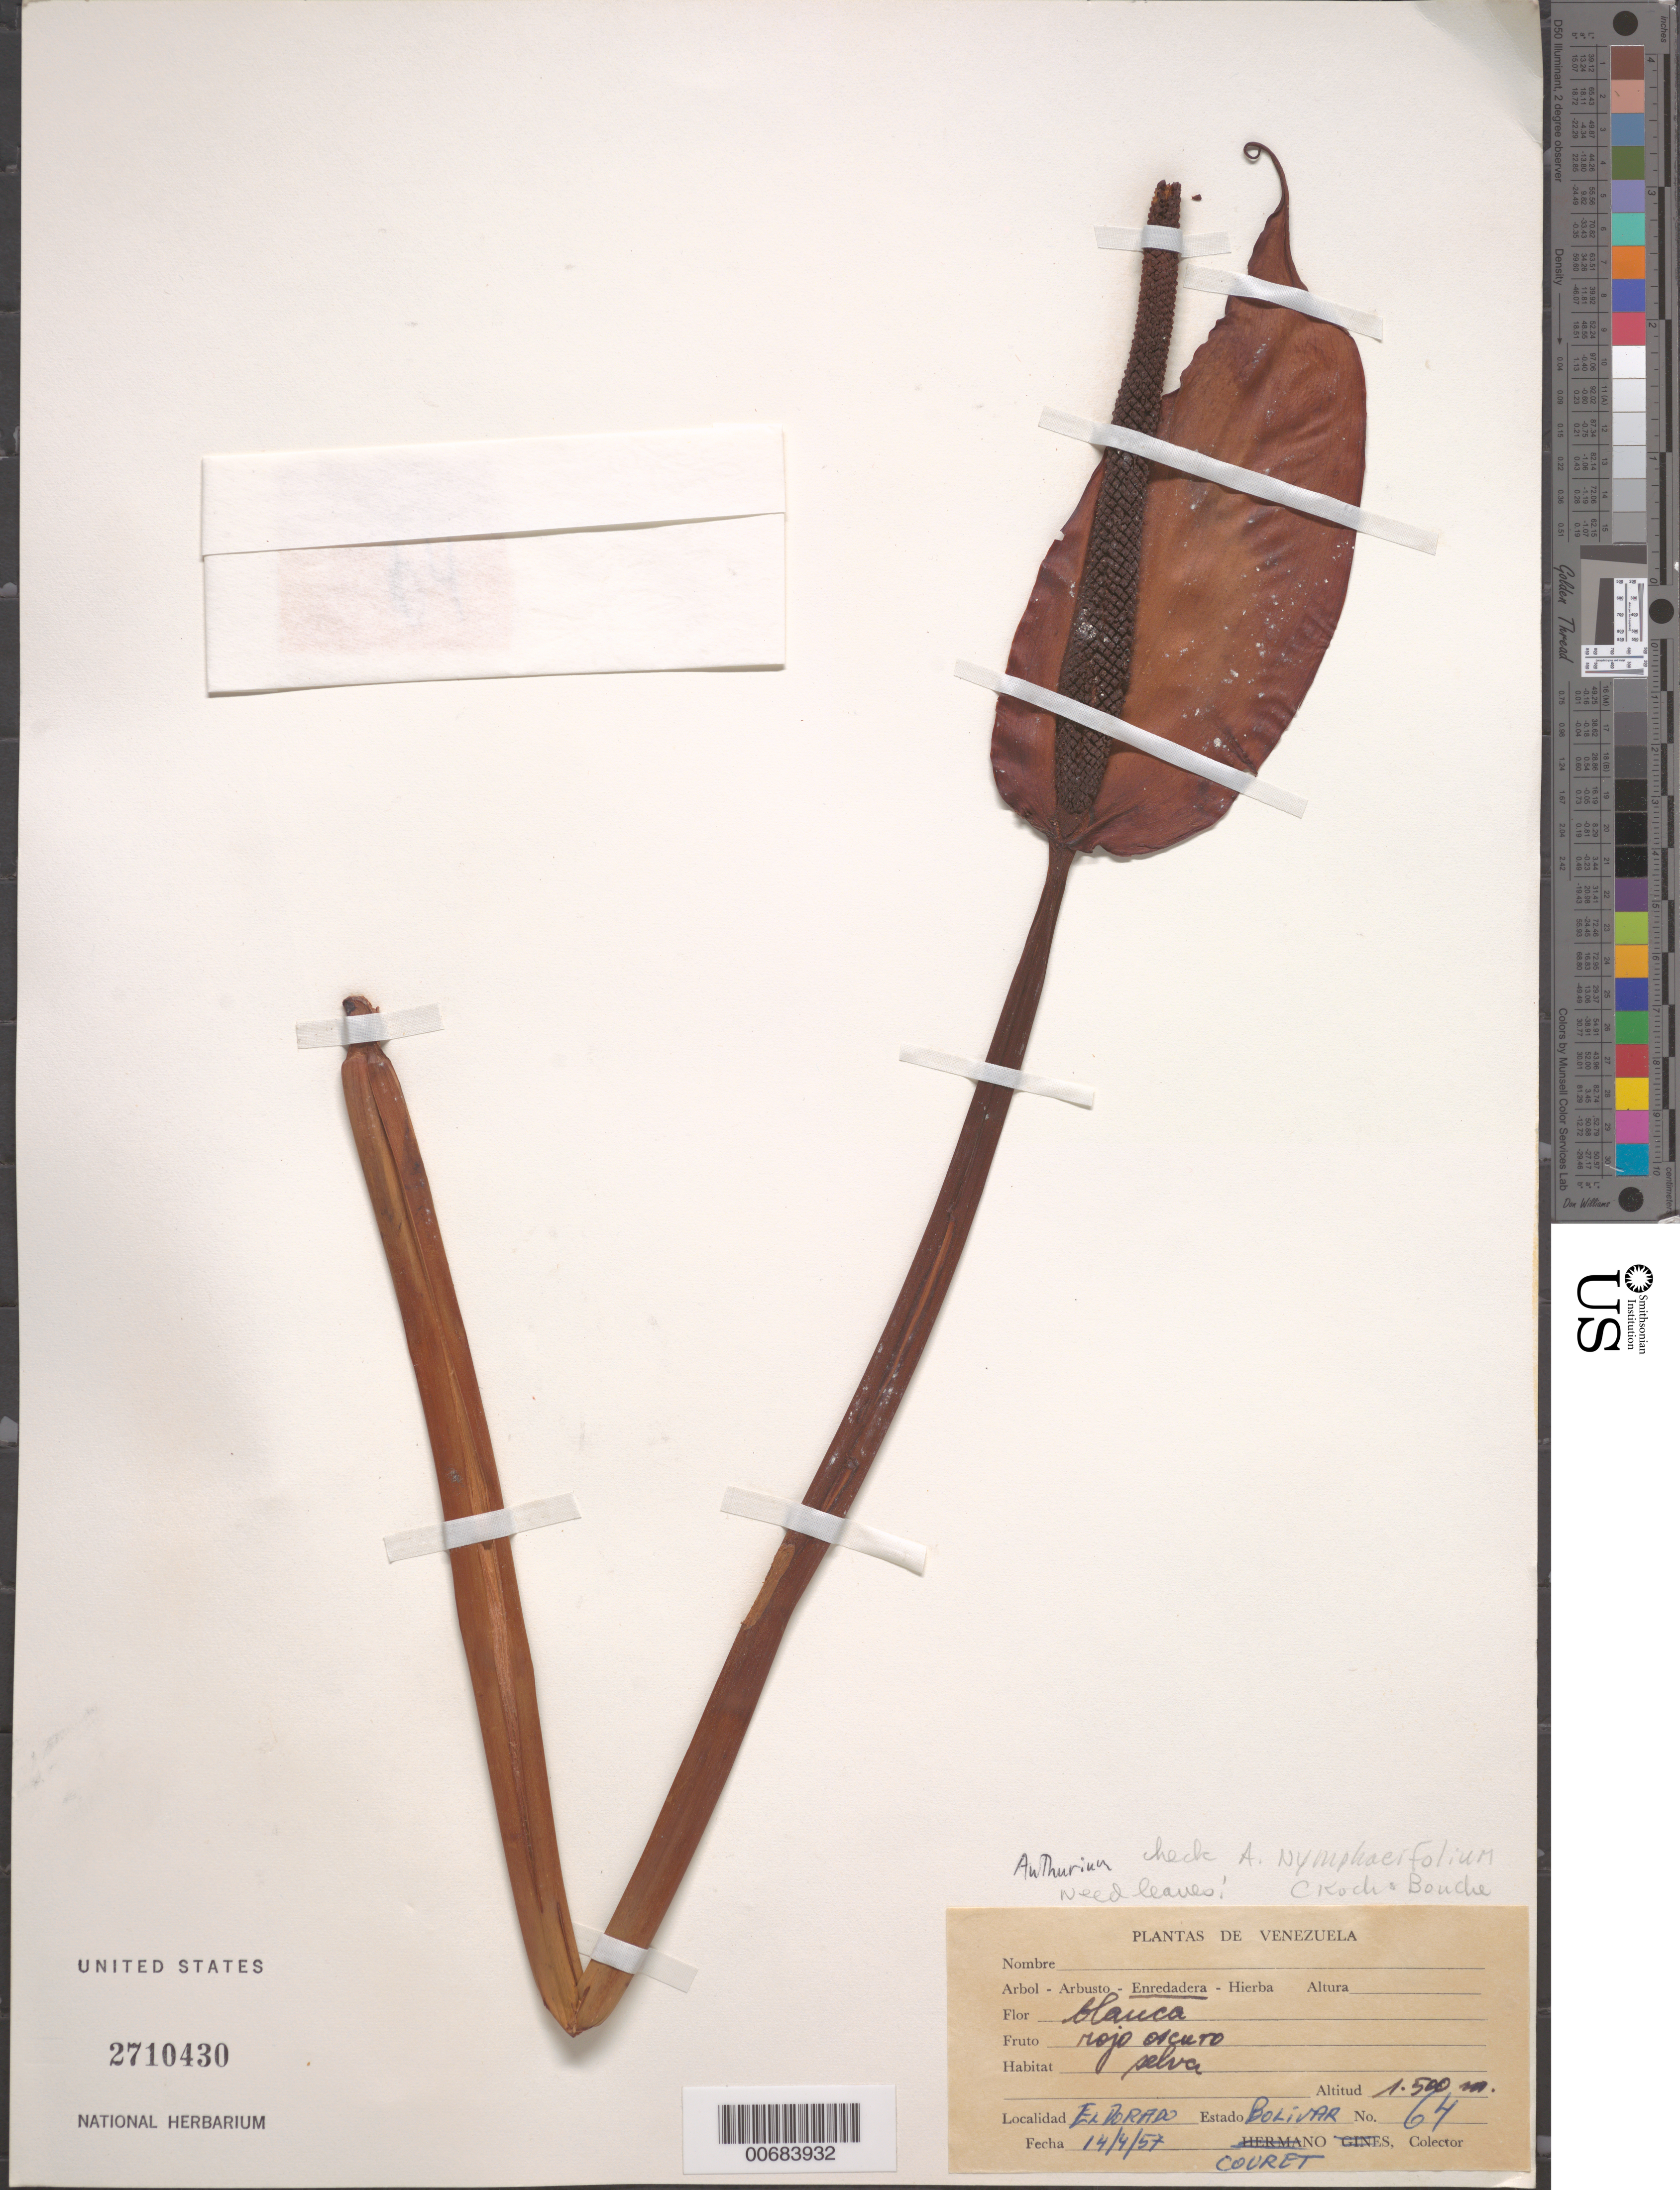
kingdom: Plantae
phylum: Tracheophyta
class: Liliopsida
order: Alismatales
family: Araceae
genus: Anthurium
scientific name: Anthurium nymphaeifolium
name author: K. Koch & C.D. Bouché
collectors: -. Couret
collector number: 64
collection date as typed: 14-Apr-57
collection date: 1957-04-14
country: Venezuela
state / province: Bolívar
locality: El Dorado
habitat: Forest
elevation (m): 1500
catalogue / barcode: US 2710430